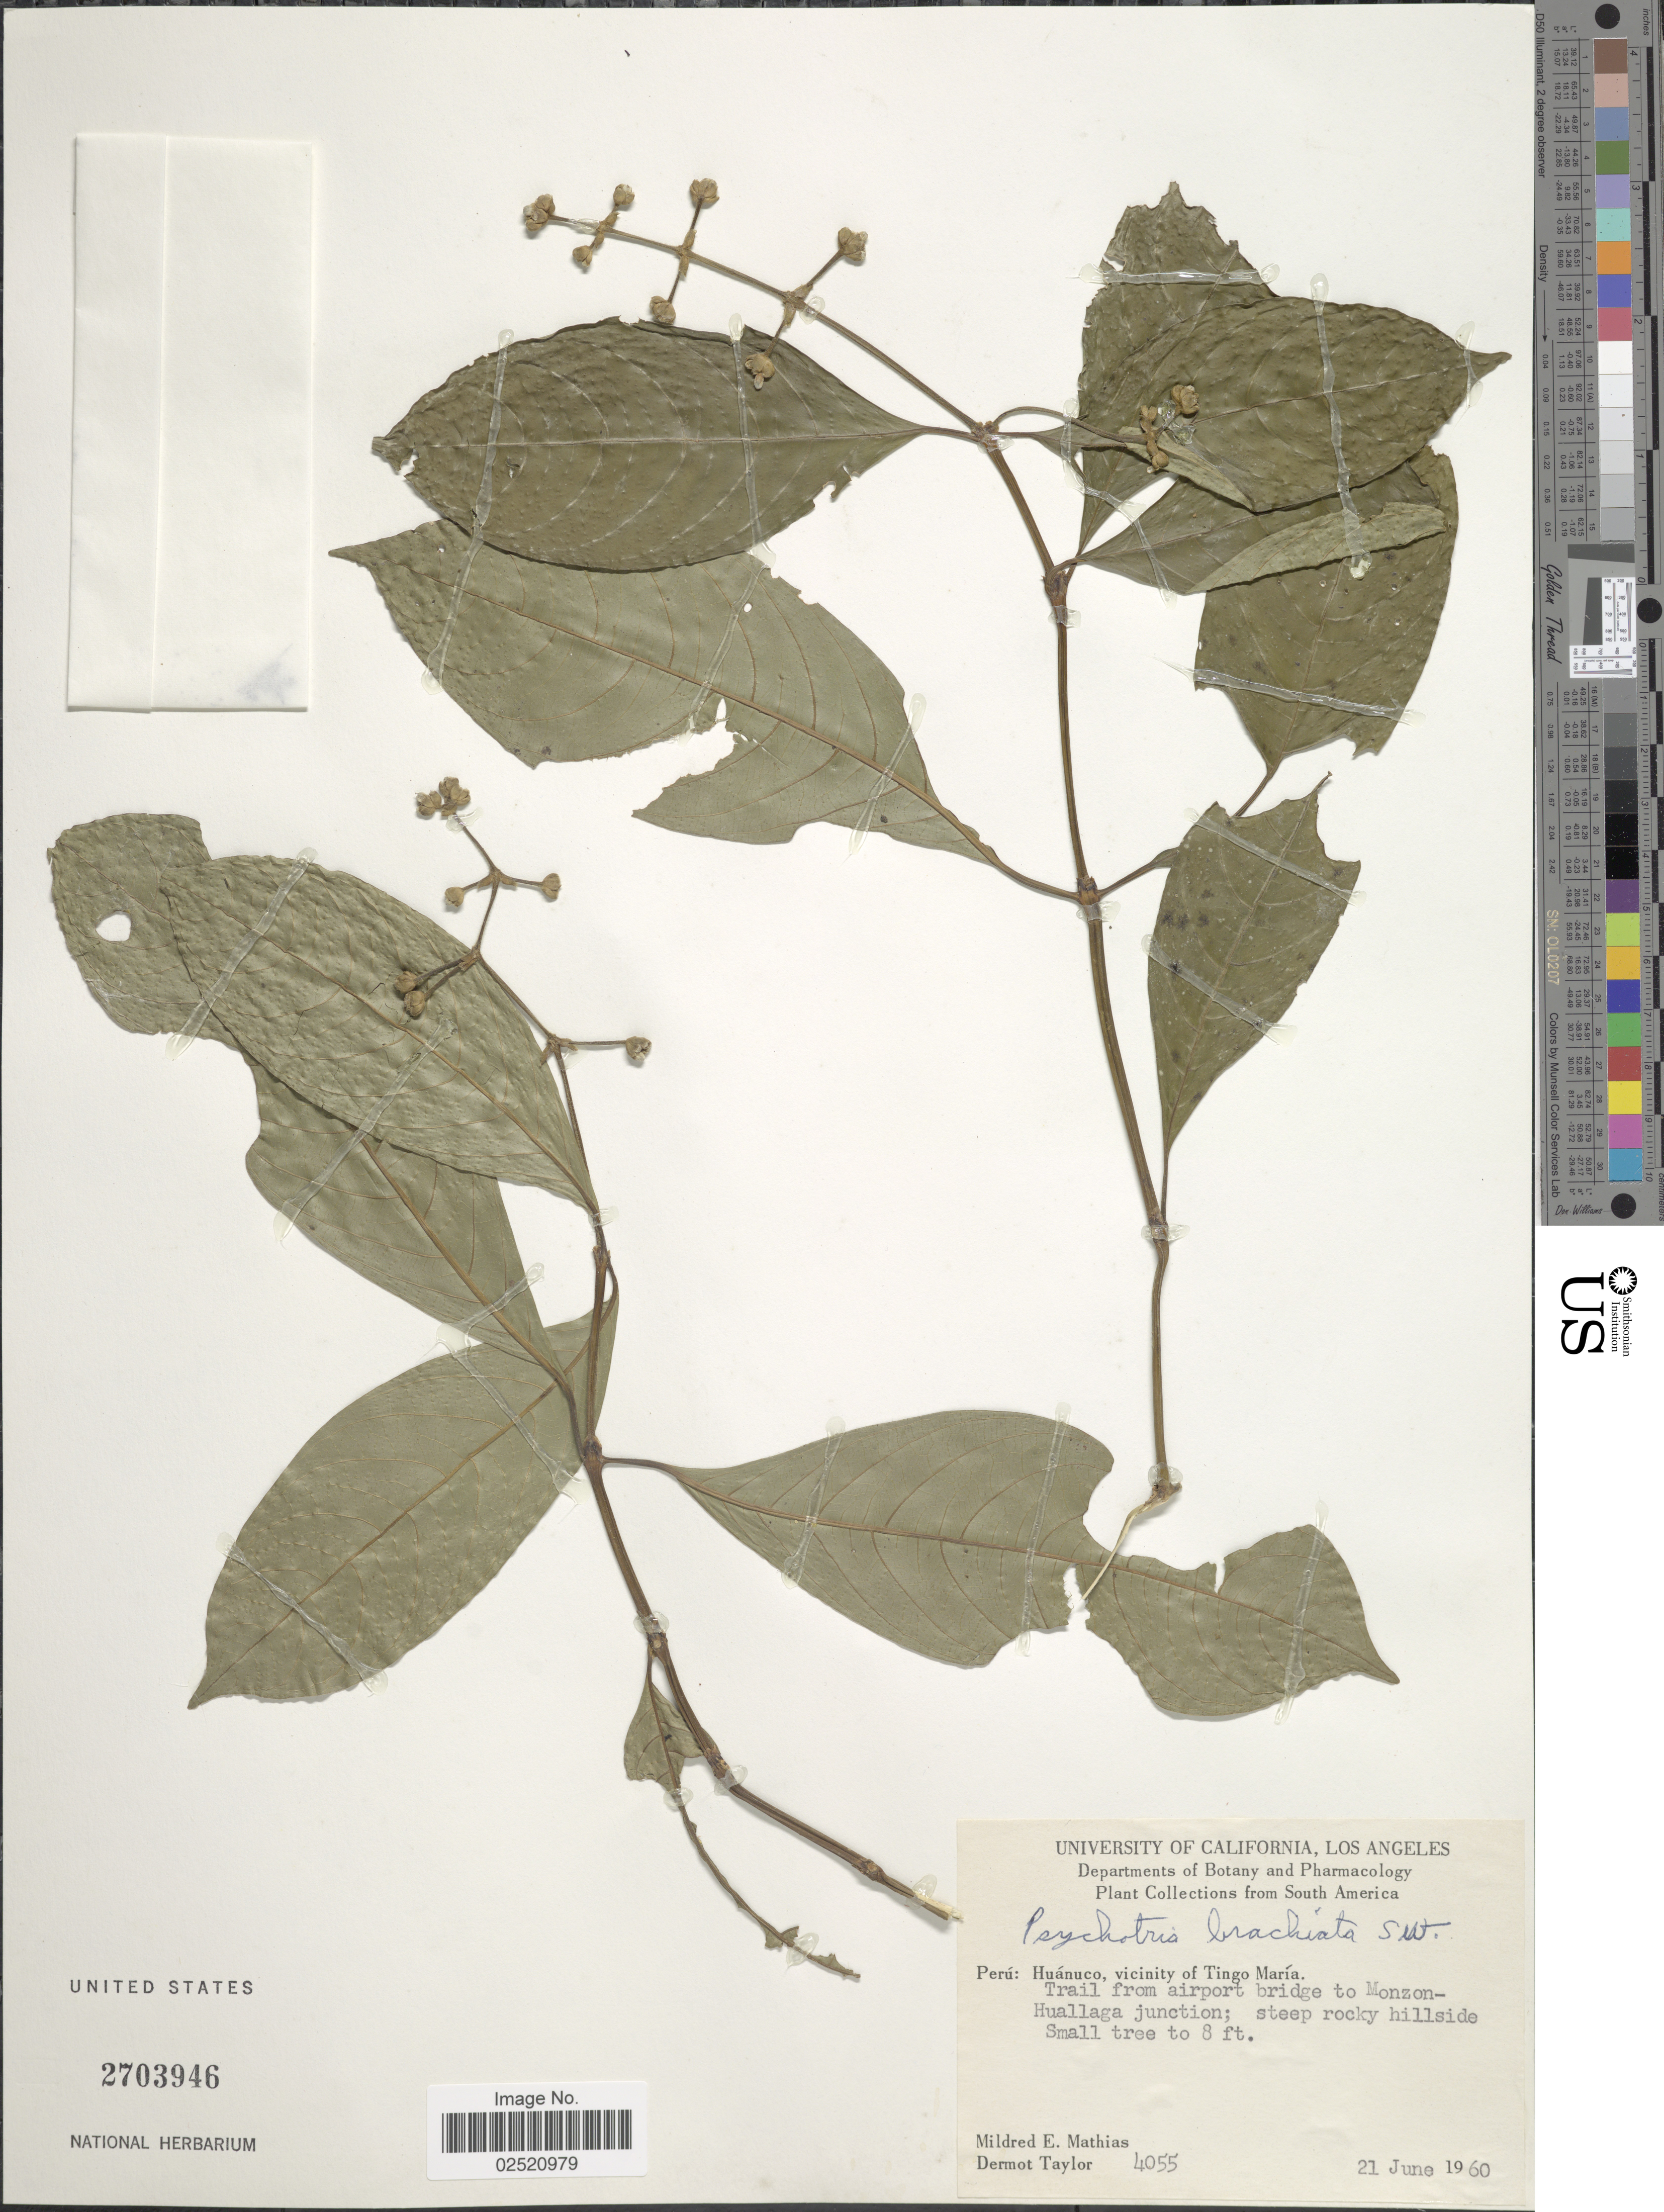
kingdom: Plantae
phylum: Tracheophyta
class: Magnoliopsida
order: Gentianales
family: Rubiaceae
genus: Psychotria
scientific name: Psychotria caerulea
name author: Ruiz & Pav.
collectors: M. E. Mathias & D. Taylor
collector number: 4055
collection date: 1960-06-21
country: Peru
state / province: Huánuco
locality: Vicinity of Tingo Maria, trail from airport bridge to Monzon-Huallaga junction; steep rocky hillside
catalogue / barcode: US 2703946